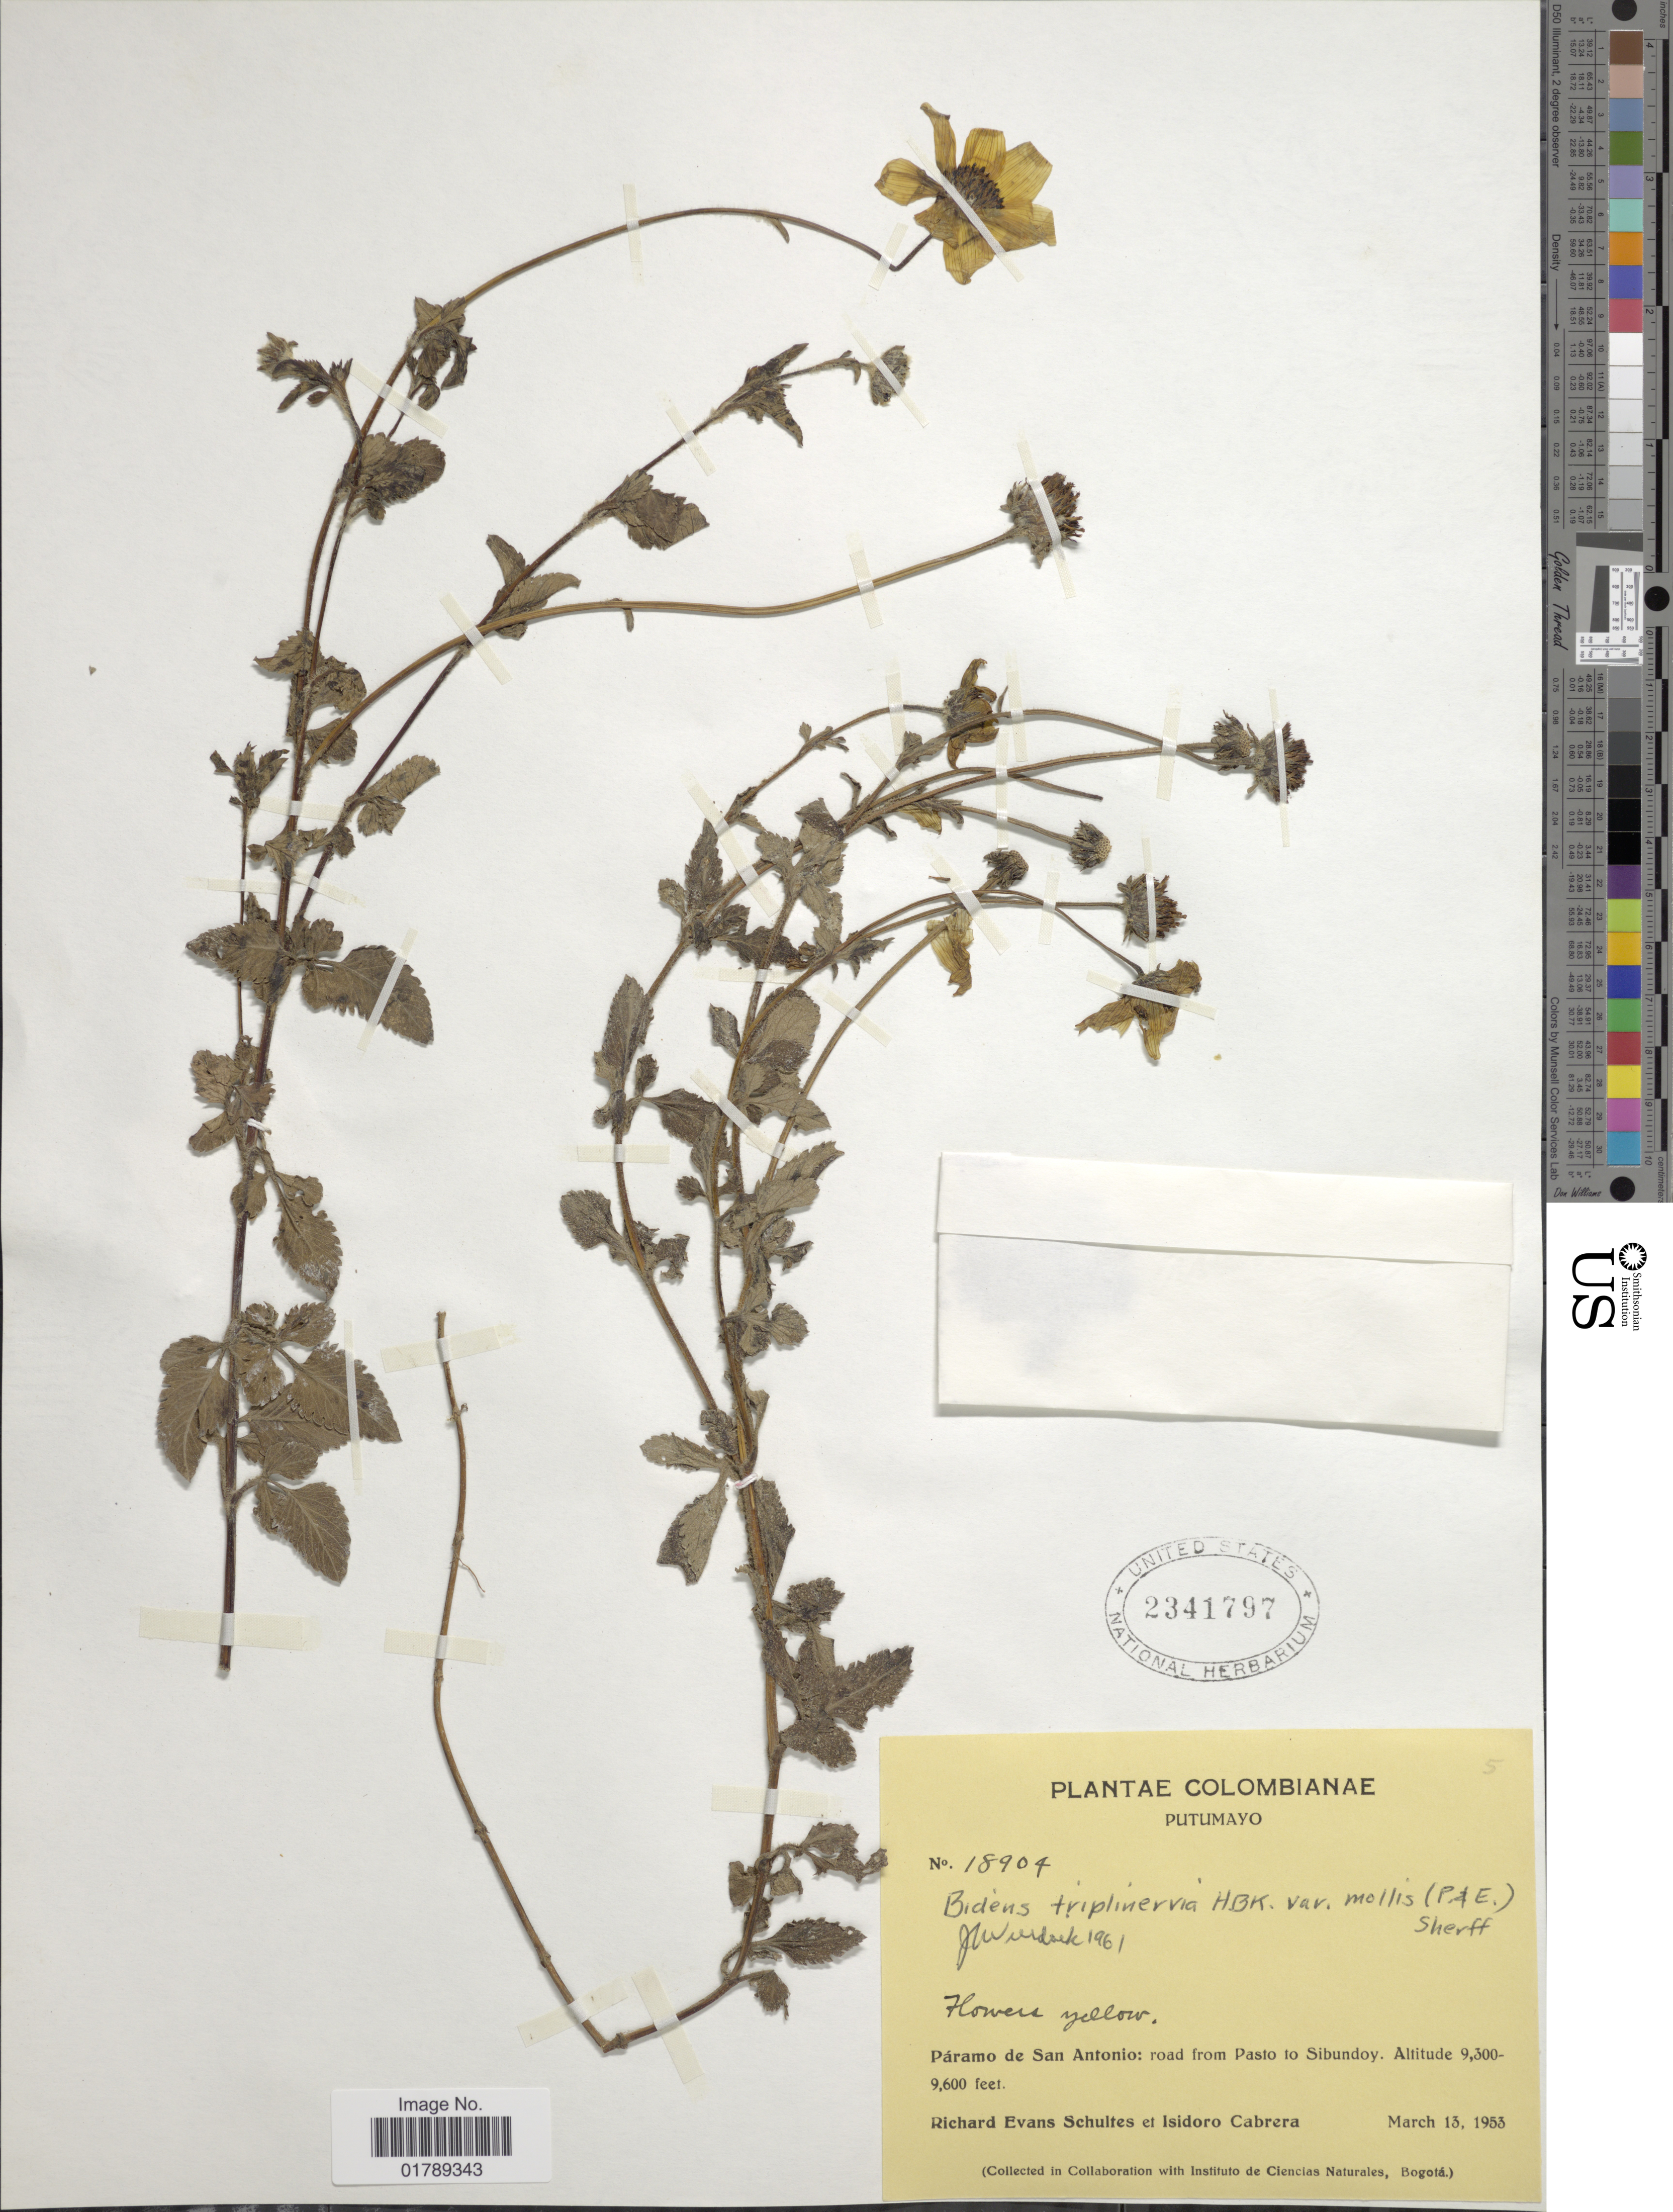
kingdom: Plantae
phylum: Tracheophyta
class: Magnoliopsida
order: Asterales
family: Asteraceae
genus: Bidens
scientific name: Bidens triplinervia var. mollis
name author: (Poepp.) Sherff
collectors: R. E. Schultes & I. Cabrera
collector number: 18904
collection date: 1953-03-13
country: Colombia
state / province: Putumayo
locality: Páramo de San Antonio: road from Pasto to Sibundoy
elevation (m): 2835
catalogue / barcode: US 2341797